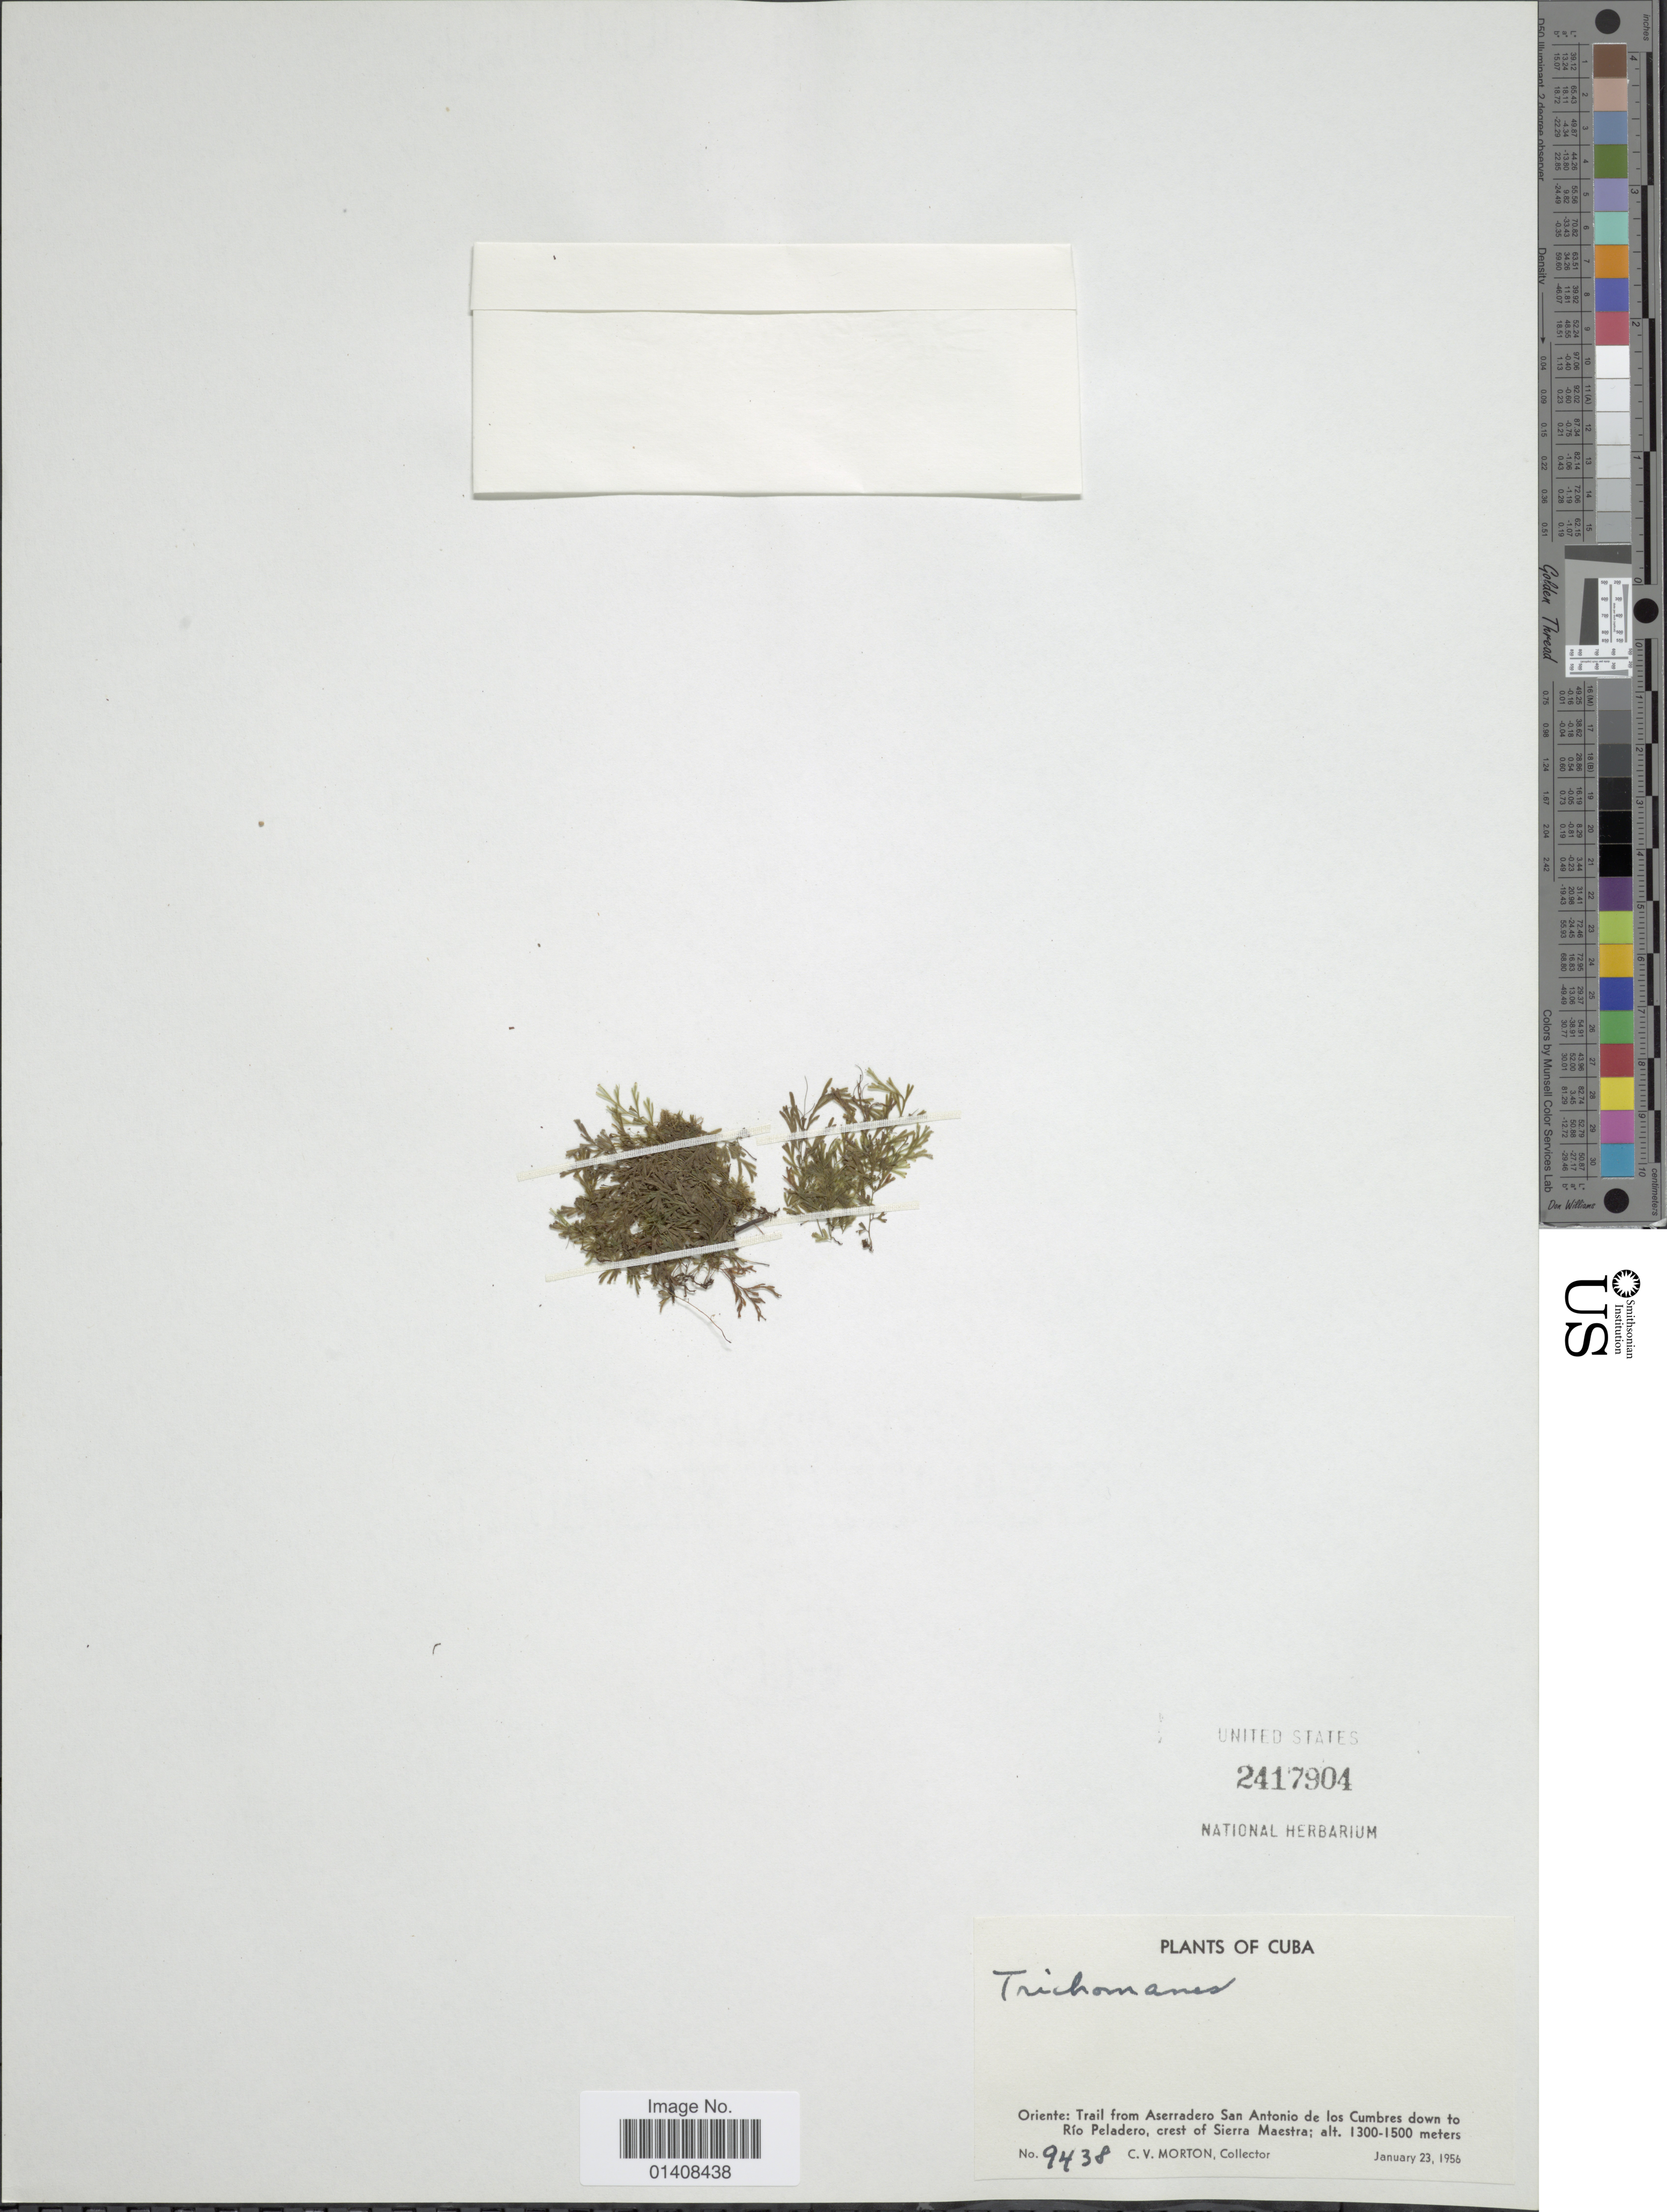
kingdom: Plantae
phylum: Tracheophyta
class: Polypodiopsida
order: Hymenophyllales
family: Hymenophyllaceae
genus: Trichomanes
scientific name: Trichomanes sp.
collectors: C. V. Morton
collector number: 9438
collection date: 1956-01-23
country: Cuba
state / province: Oriente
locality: Trail from Asseradero San Antonio de los Cumbres dowm to Rio Peladero, crest of Sierra Maestra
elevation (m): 1300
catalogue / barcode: US 2417904